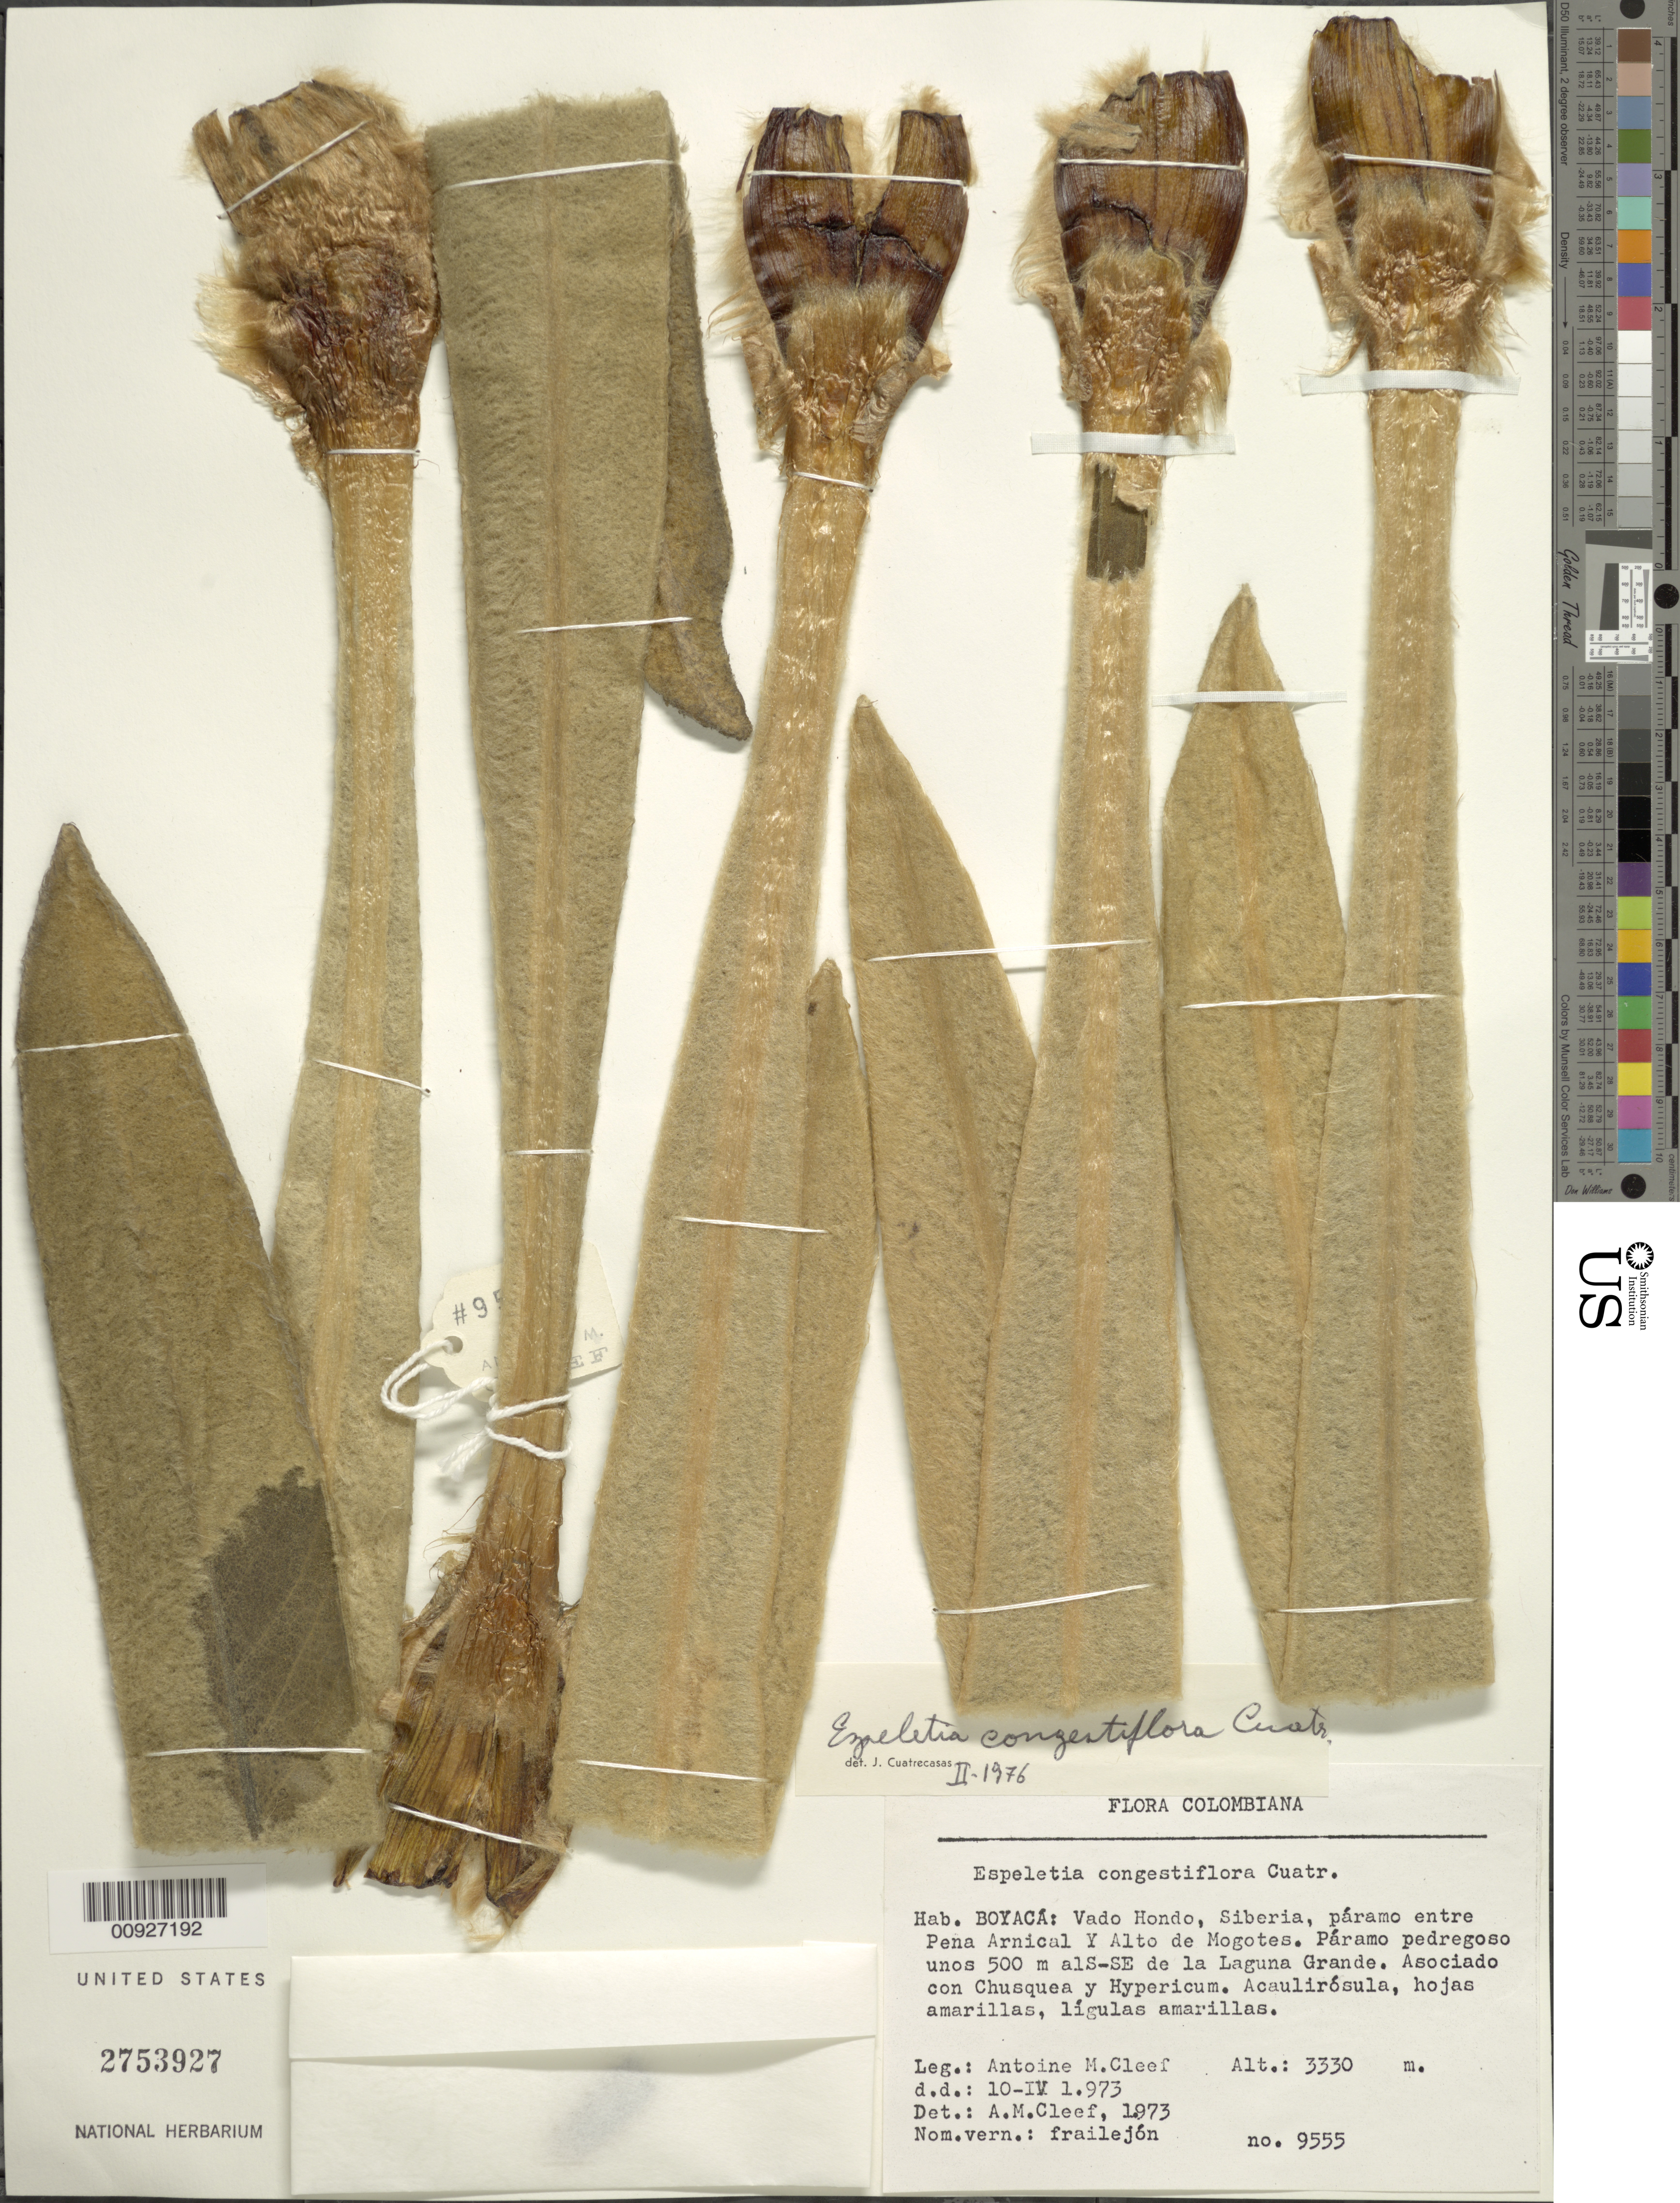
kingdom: Plantae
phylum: Tracheophyta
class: Magnoliopsida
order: Asterales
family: Asteraceae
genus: Espeletia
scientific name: Espeletia congestiflora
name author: Cuatrec.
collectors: A. M. Cleef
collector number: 9556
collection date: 1973-04-10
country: Colombia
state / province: Boyacá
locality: Vado Hondo, Siberia, Páramo entre Peña Arnical y Alto de Mogotes. Páramo pedregoso unos 500 m al S-SE de la Laguna Grande.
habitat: Páramo pedregoso unos 500 m al S-SE de la Laguna Grande. Asociado con Chusquea y Hypericum.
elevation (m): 3330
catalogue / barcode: US 2753927